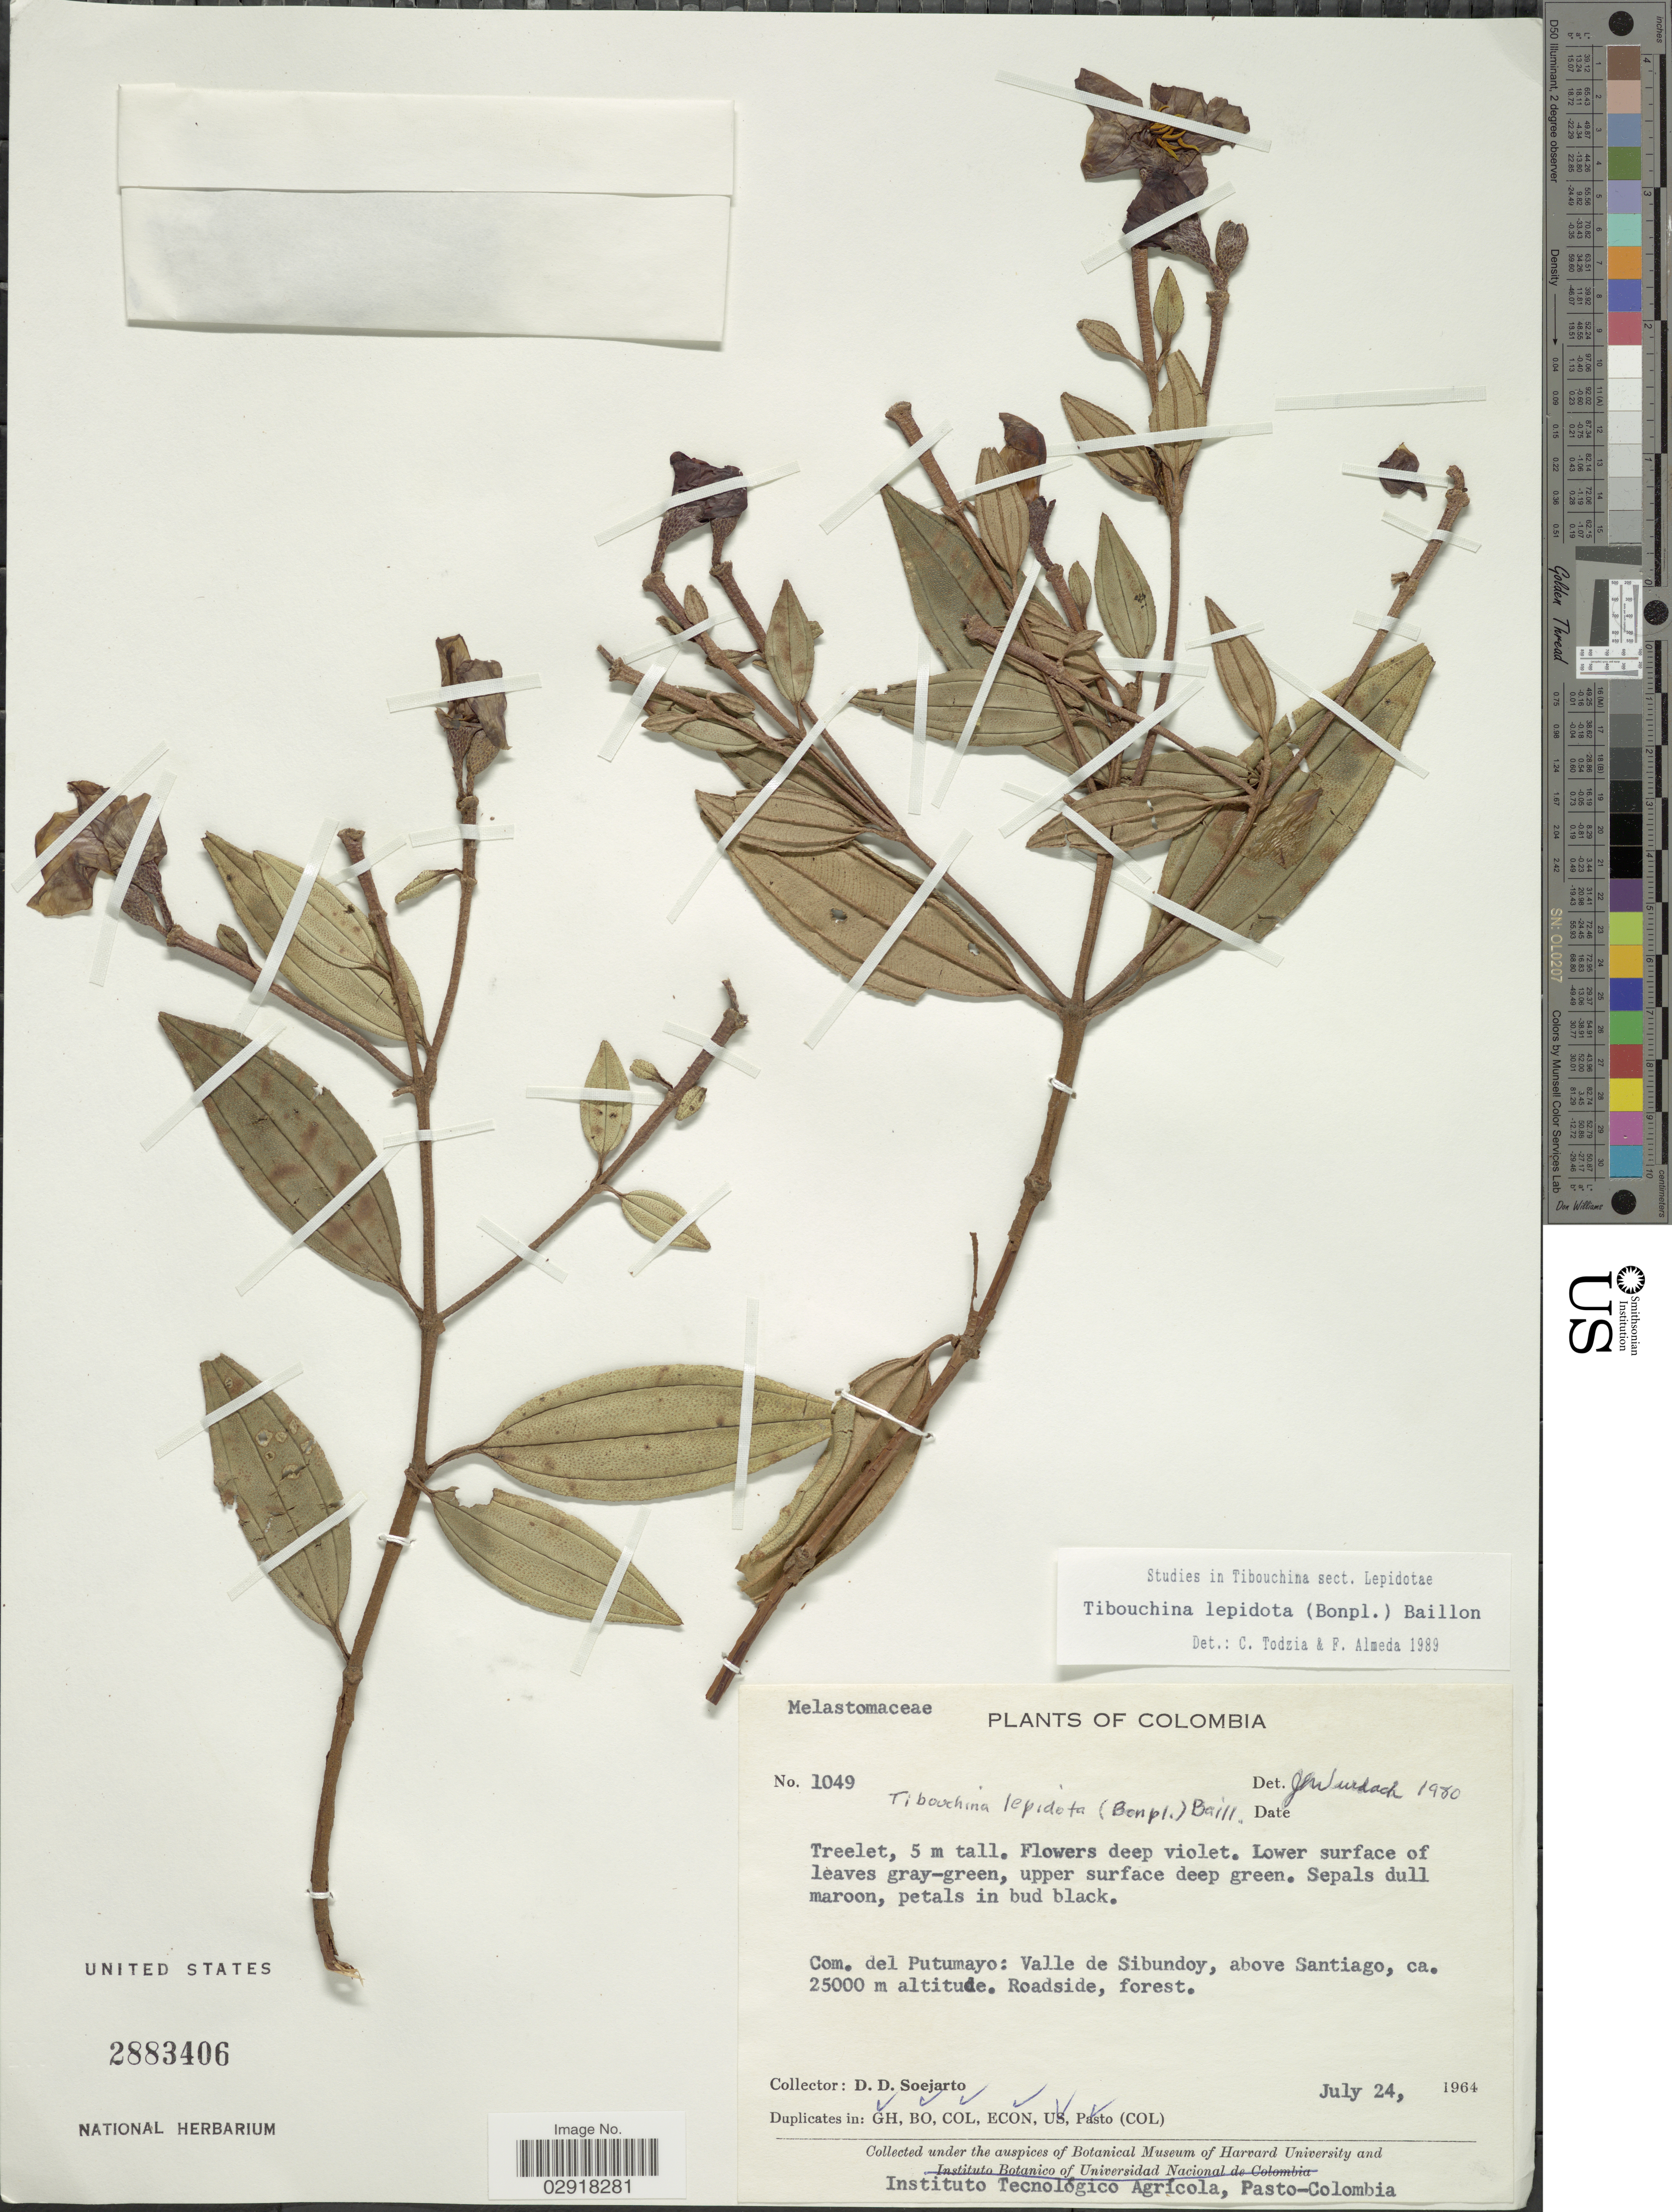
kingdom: Plantae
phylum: Tracheophyta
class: Magnoliopsida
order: Myrtales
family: Melastomataceae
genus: Andesanthus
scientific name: Andesanthus lepidotus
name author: (Humb. & Bonpl.) P.J.F. Guim. & Michelang.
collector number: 1049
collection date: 1964-07-24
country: Colombia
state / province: Putumayo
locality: Com. del Putumayo: Valle de Sibundoy, above Santiago.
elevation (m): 25000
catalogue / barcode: US 2883406